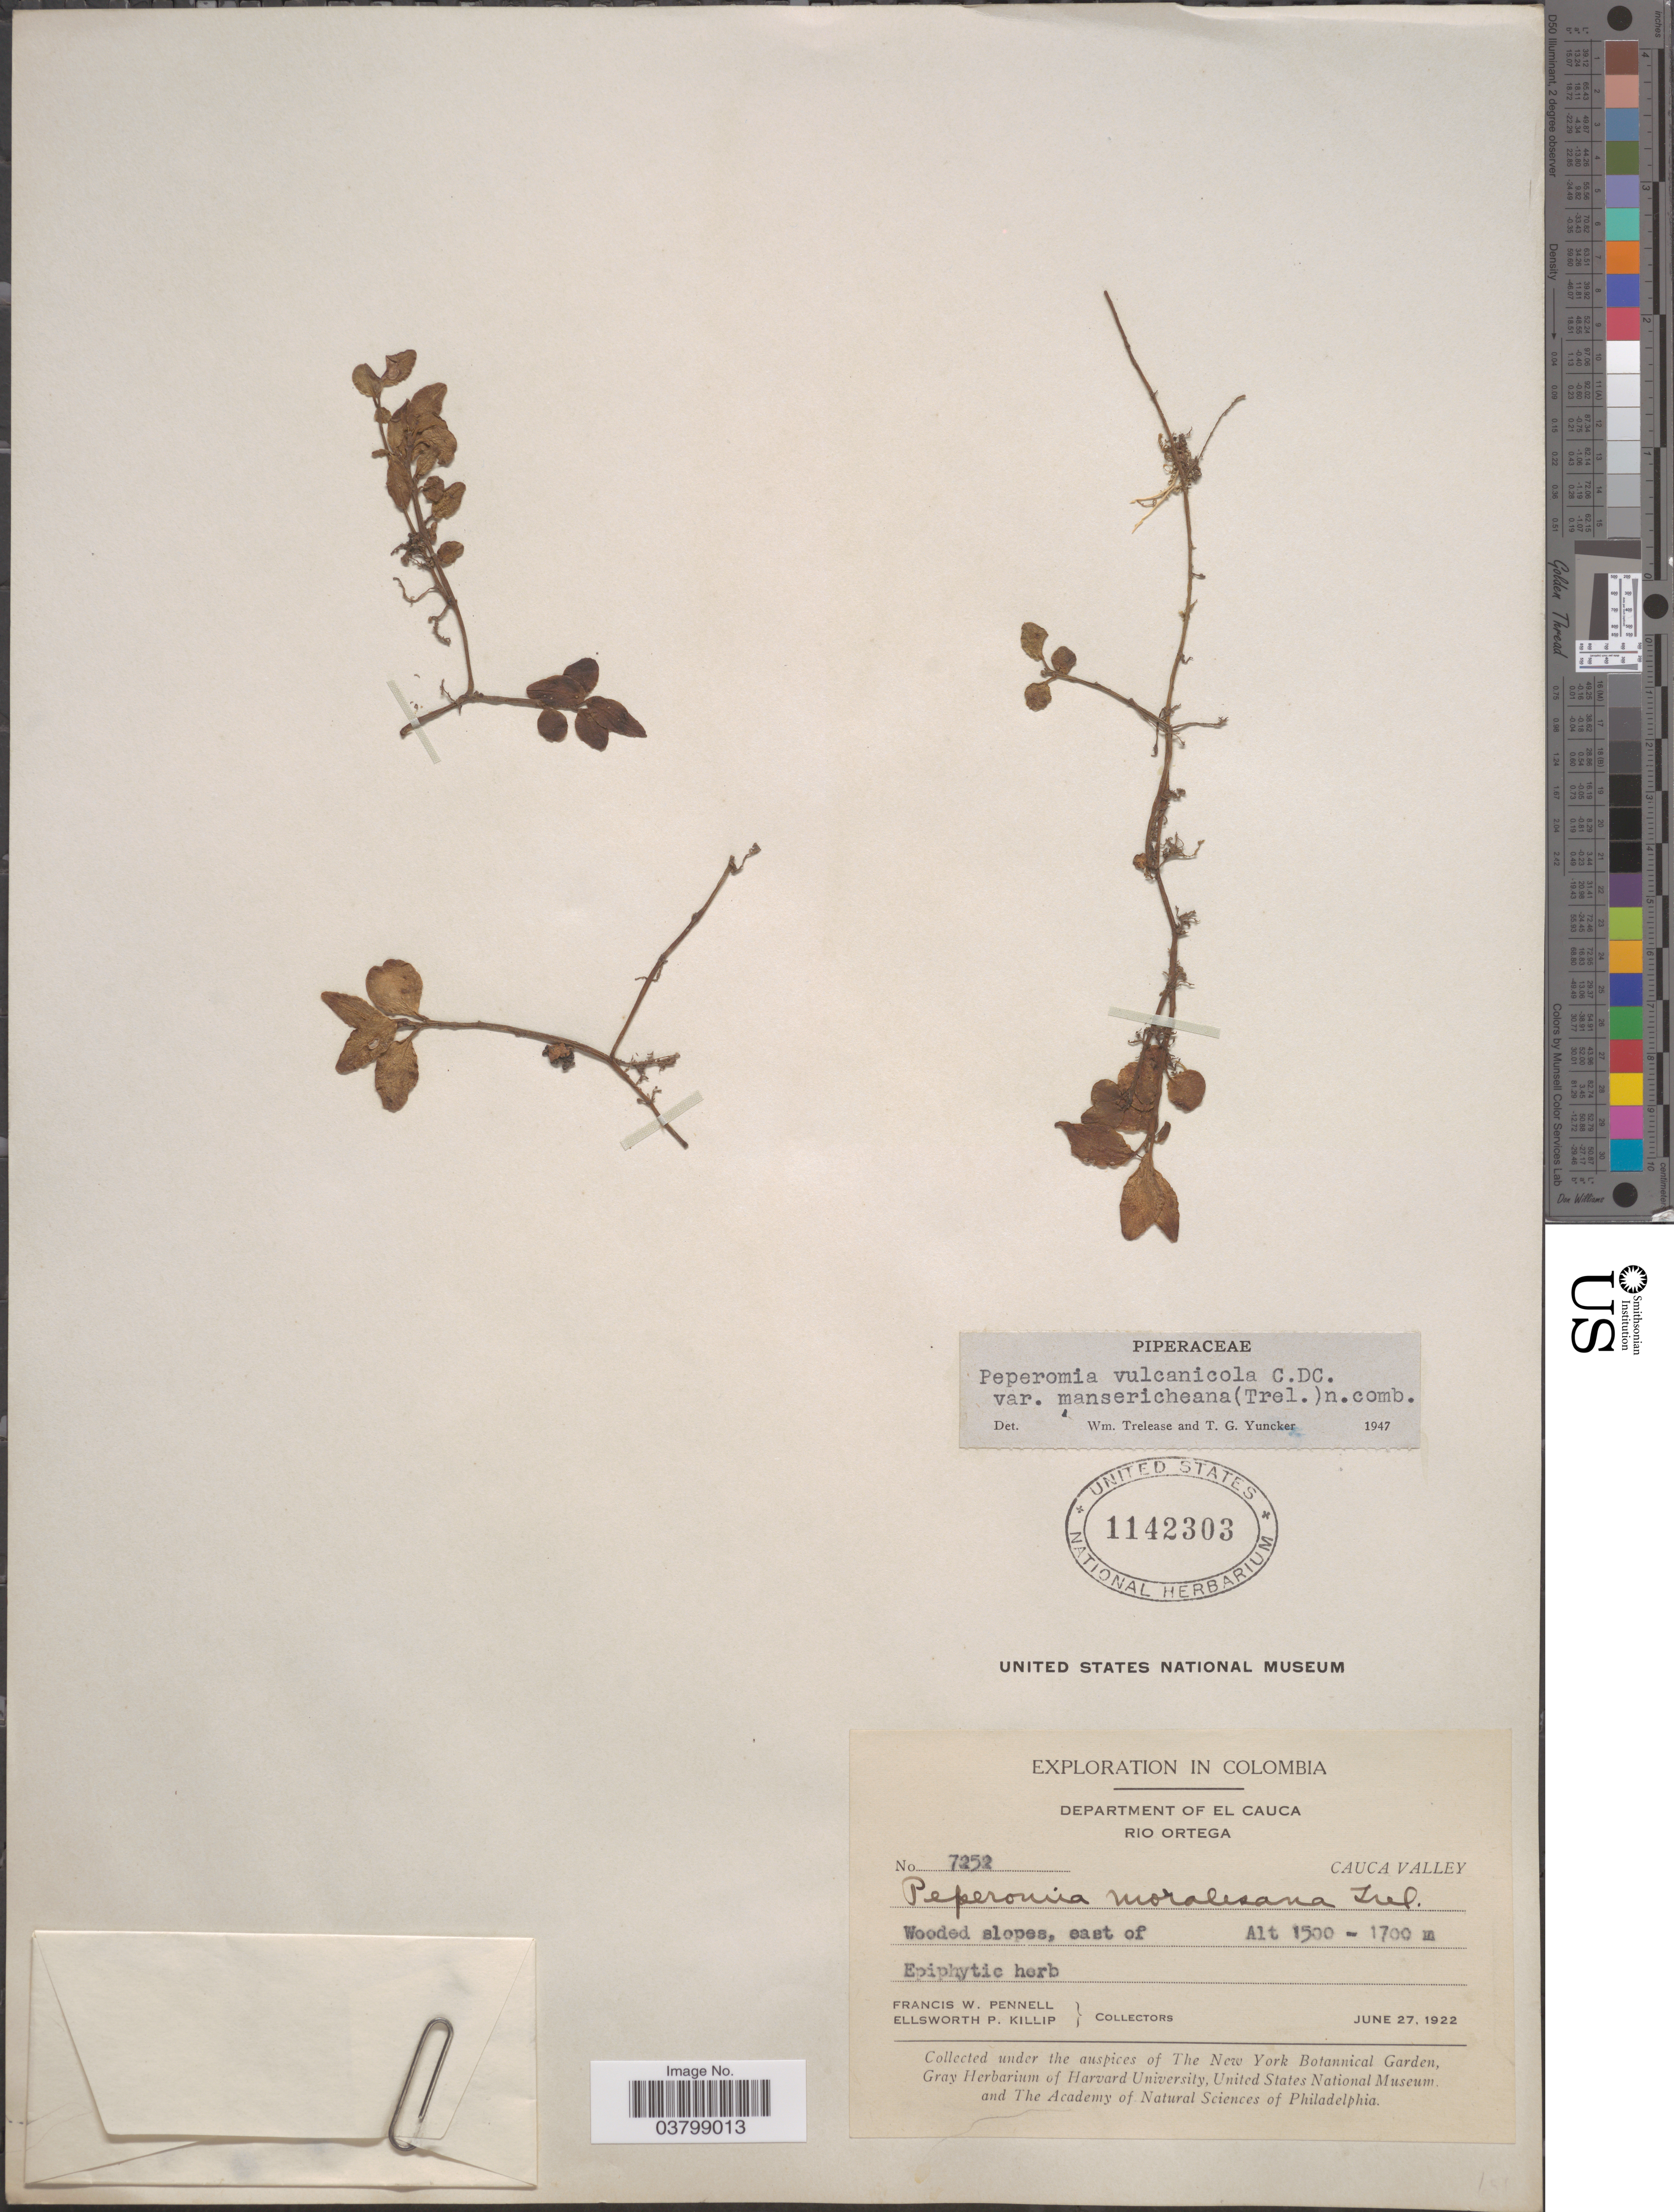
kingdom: Plantae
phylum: Tracheophyta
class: Magnoliopsida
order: Piperales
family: Piperaceae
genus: Peperomia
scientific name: Peperomia vulcanicola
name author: C. DC.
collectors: F. W. Pennell & E. P. Killip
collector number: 7252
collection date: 1922-06-27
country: Colombia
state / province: Cauca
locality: Department of El Cauca. Rio Ortega. Cauca Valley. Wooded slopes, east of.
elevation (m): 1500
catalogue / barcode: US 1142303